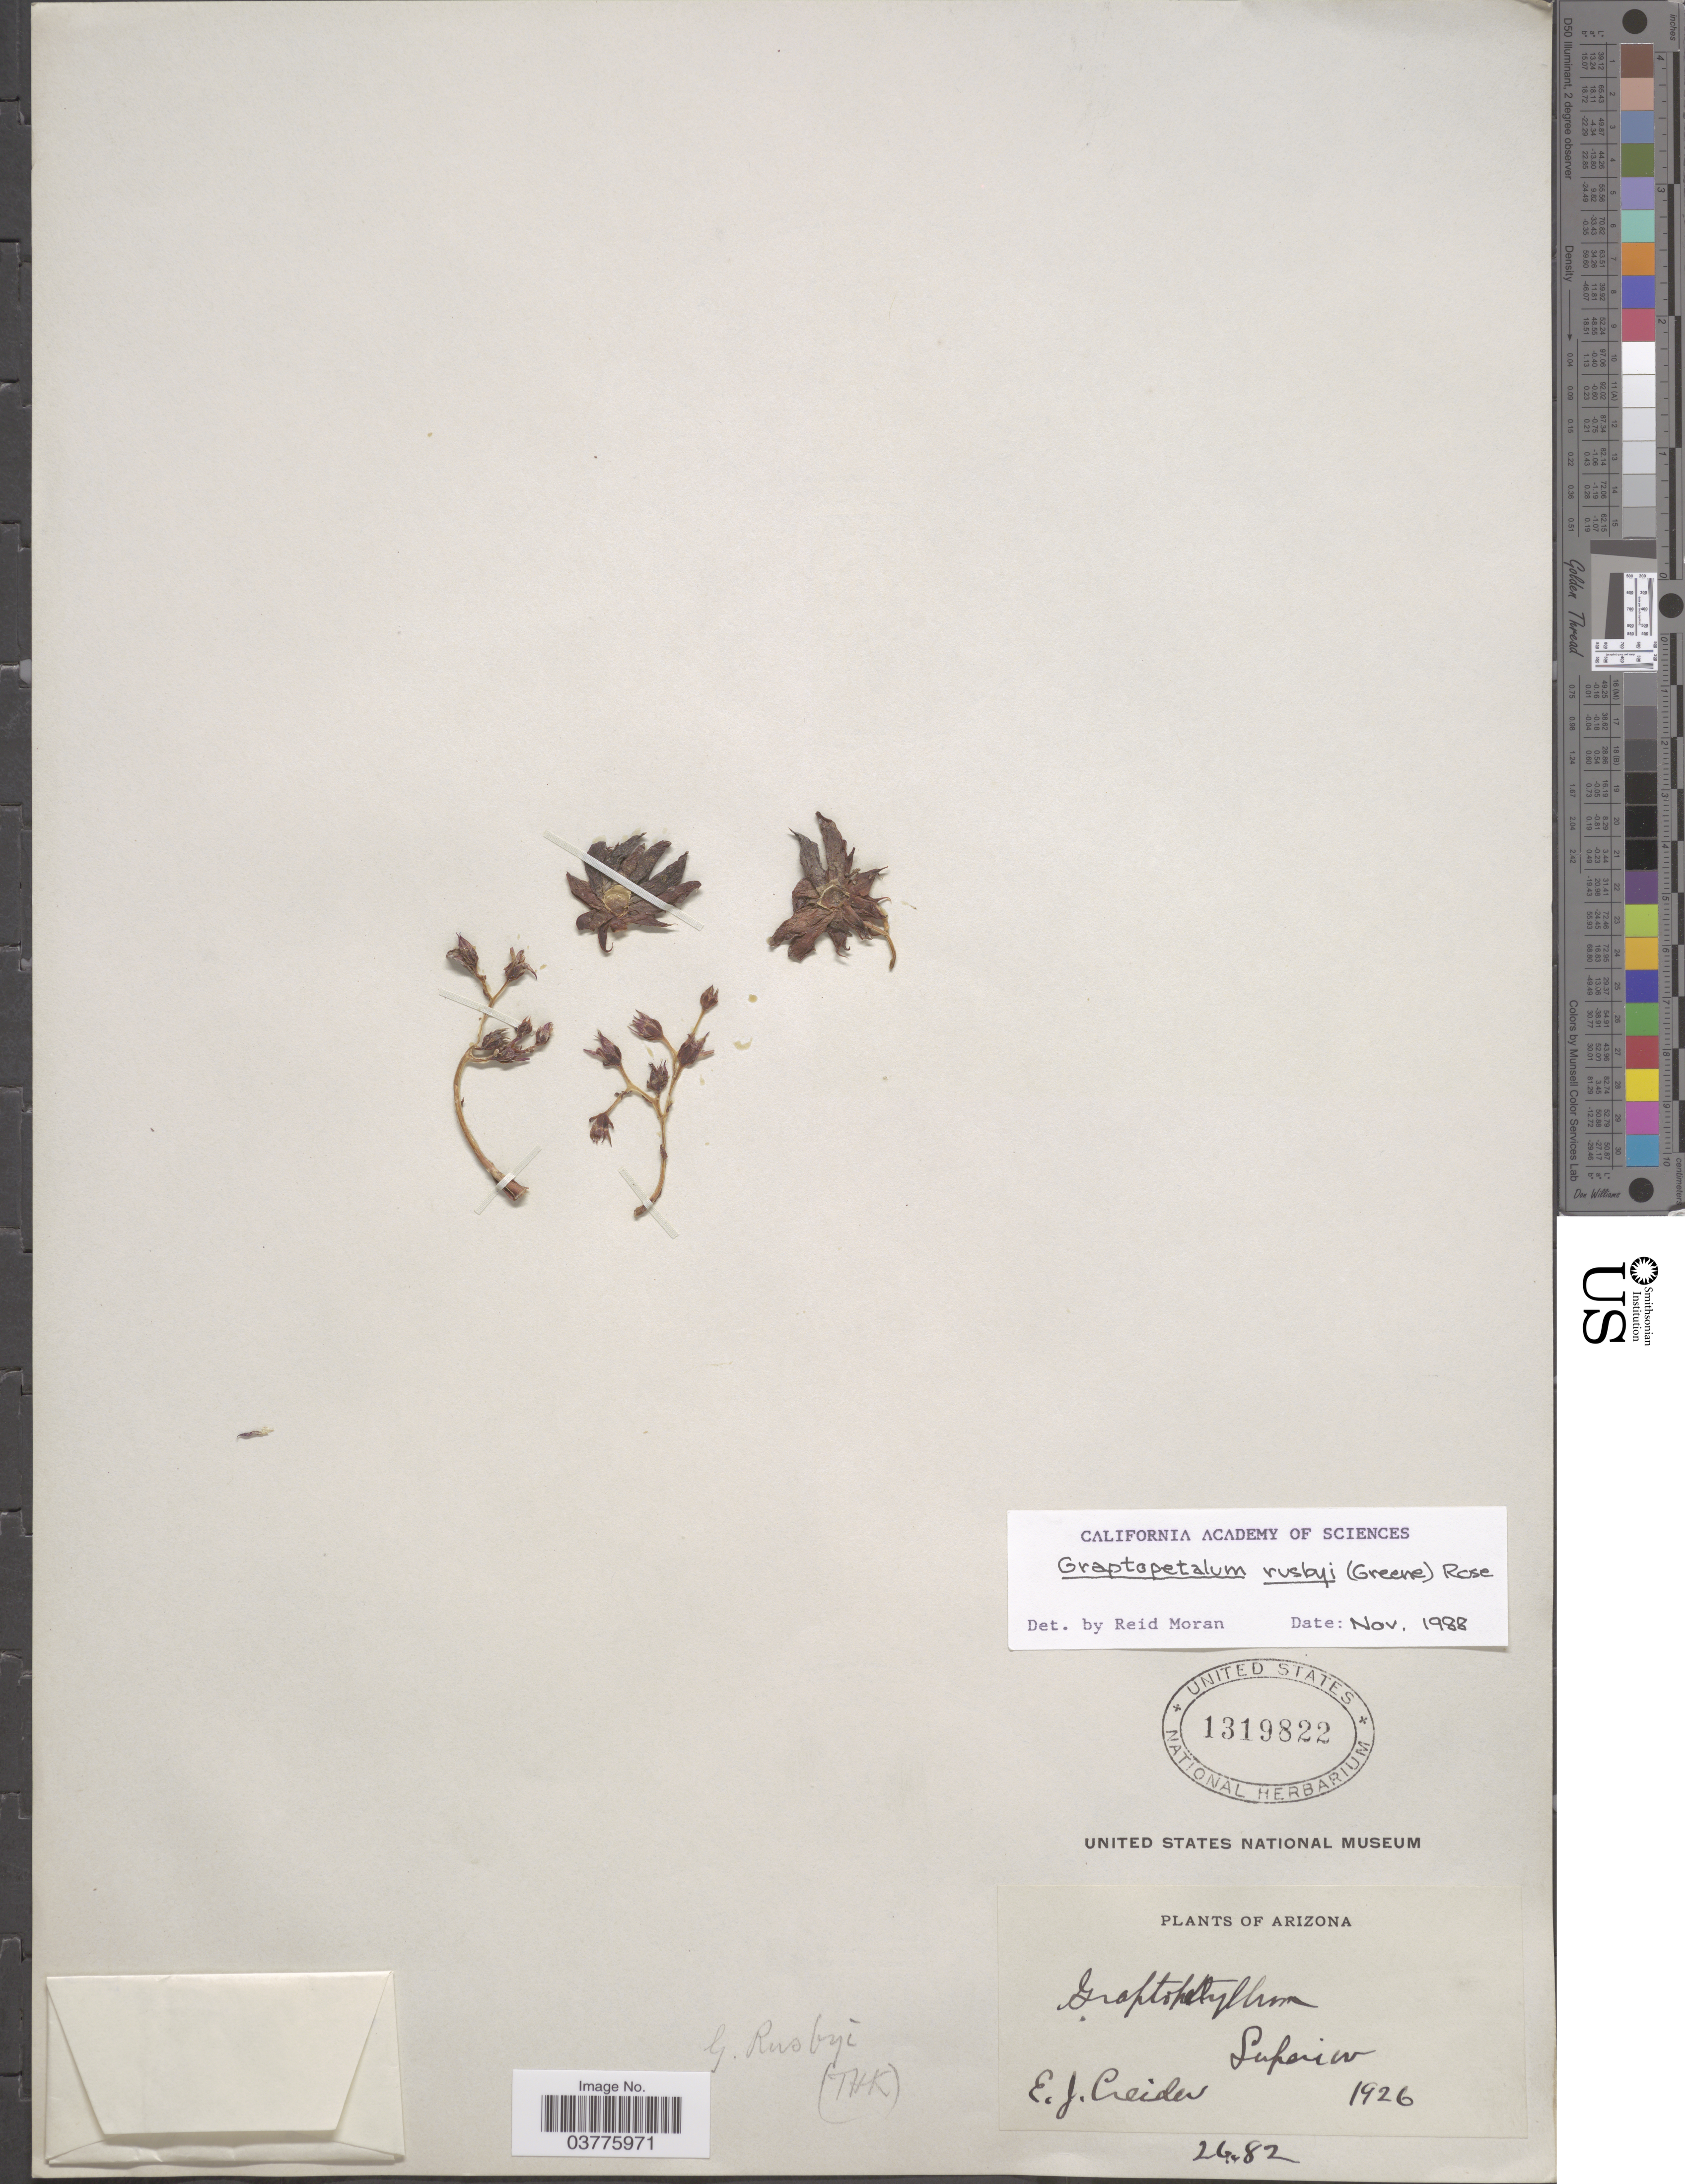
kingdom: Plantae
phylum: Tracheophyta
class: Magnoliopsida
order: Saxifragales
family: Crassulaceae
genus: Graptopetalum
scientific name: Graptopetalum rusbyi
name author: (Greene) Rose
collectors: F. Crider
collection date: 1926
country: United States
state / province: Arizona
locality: Superior.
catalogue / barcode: US 1319822